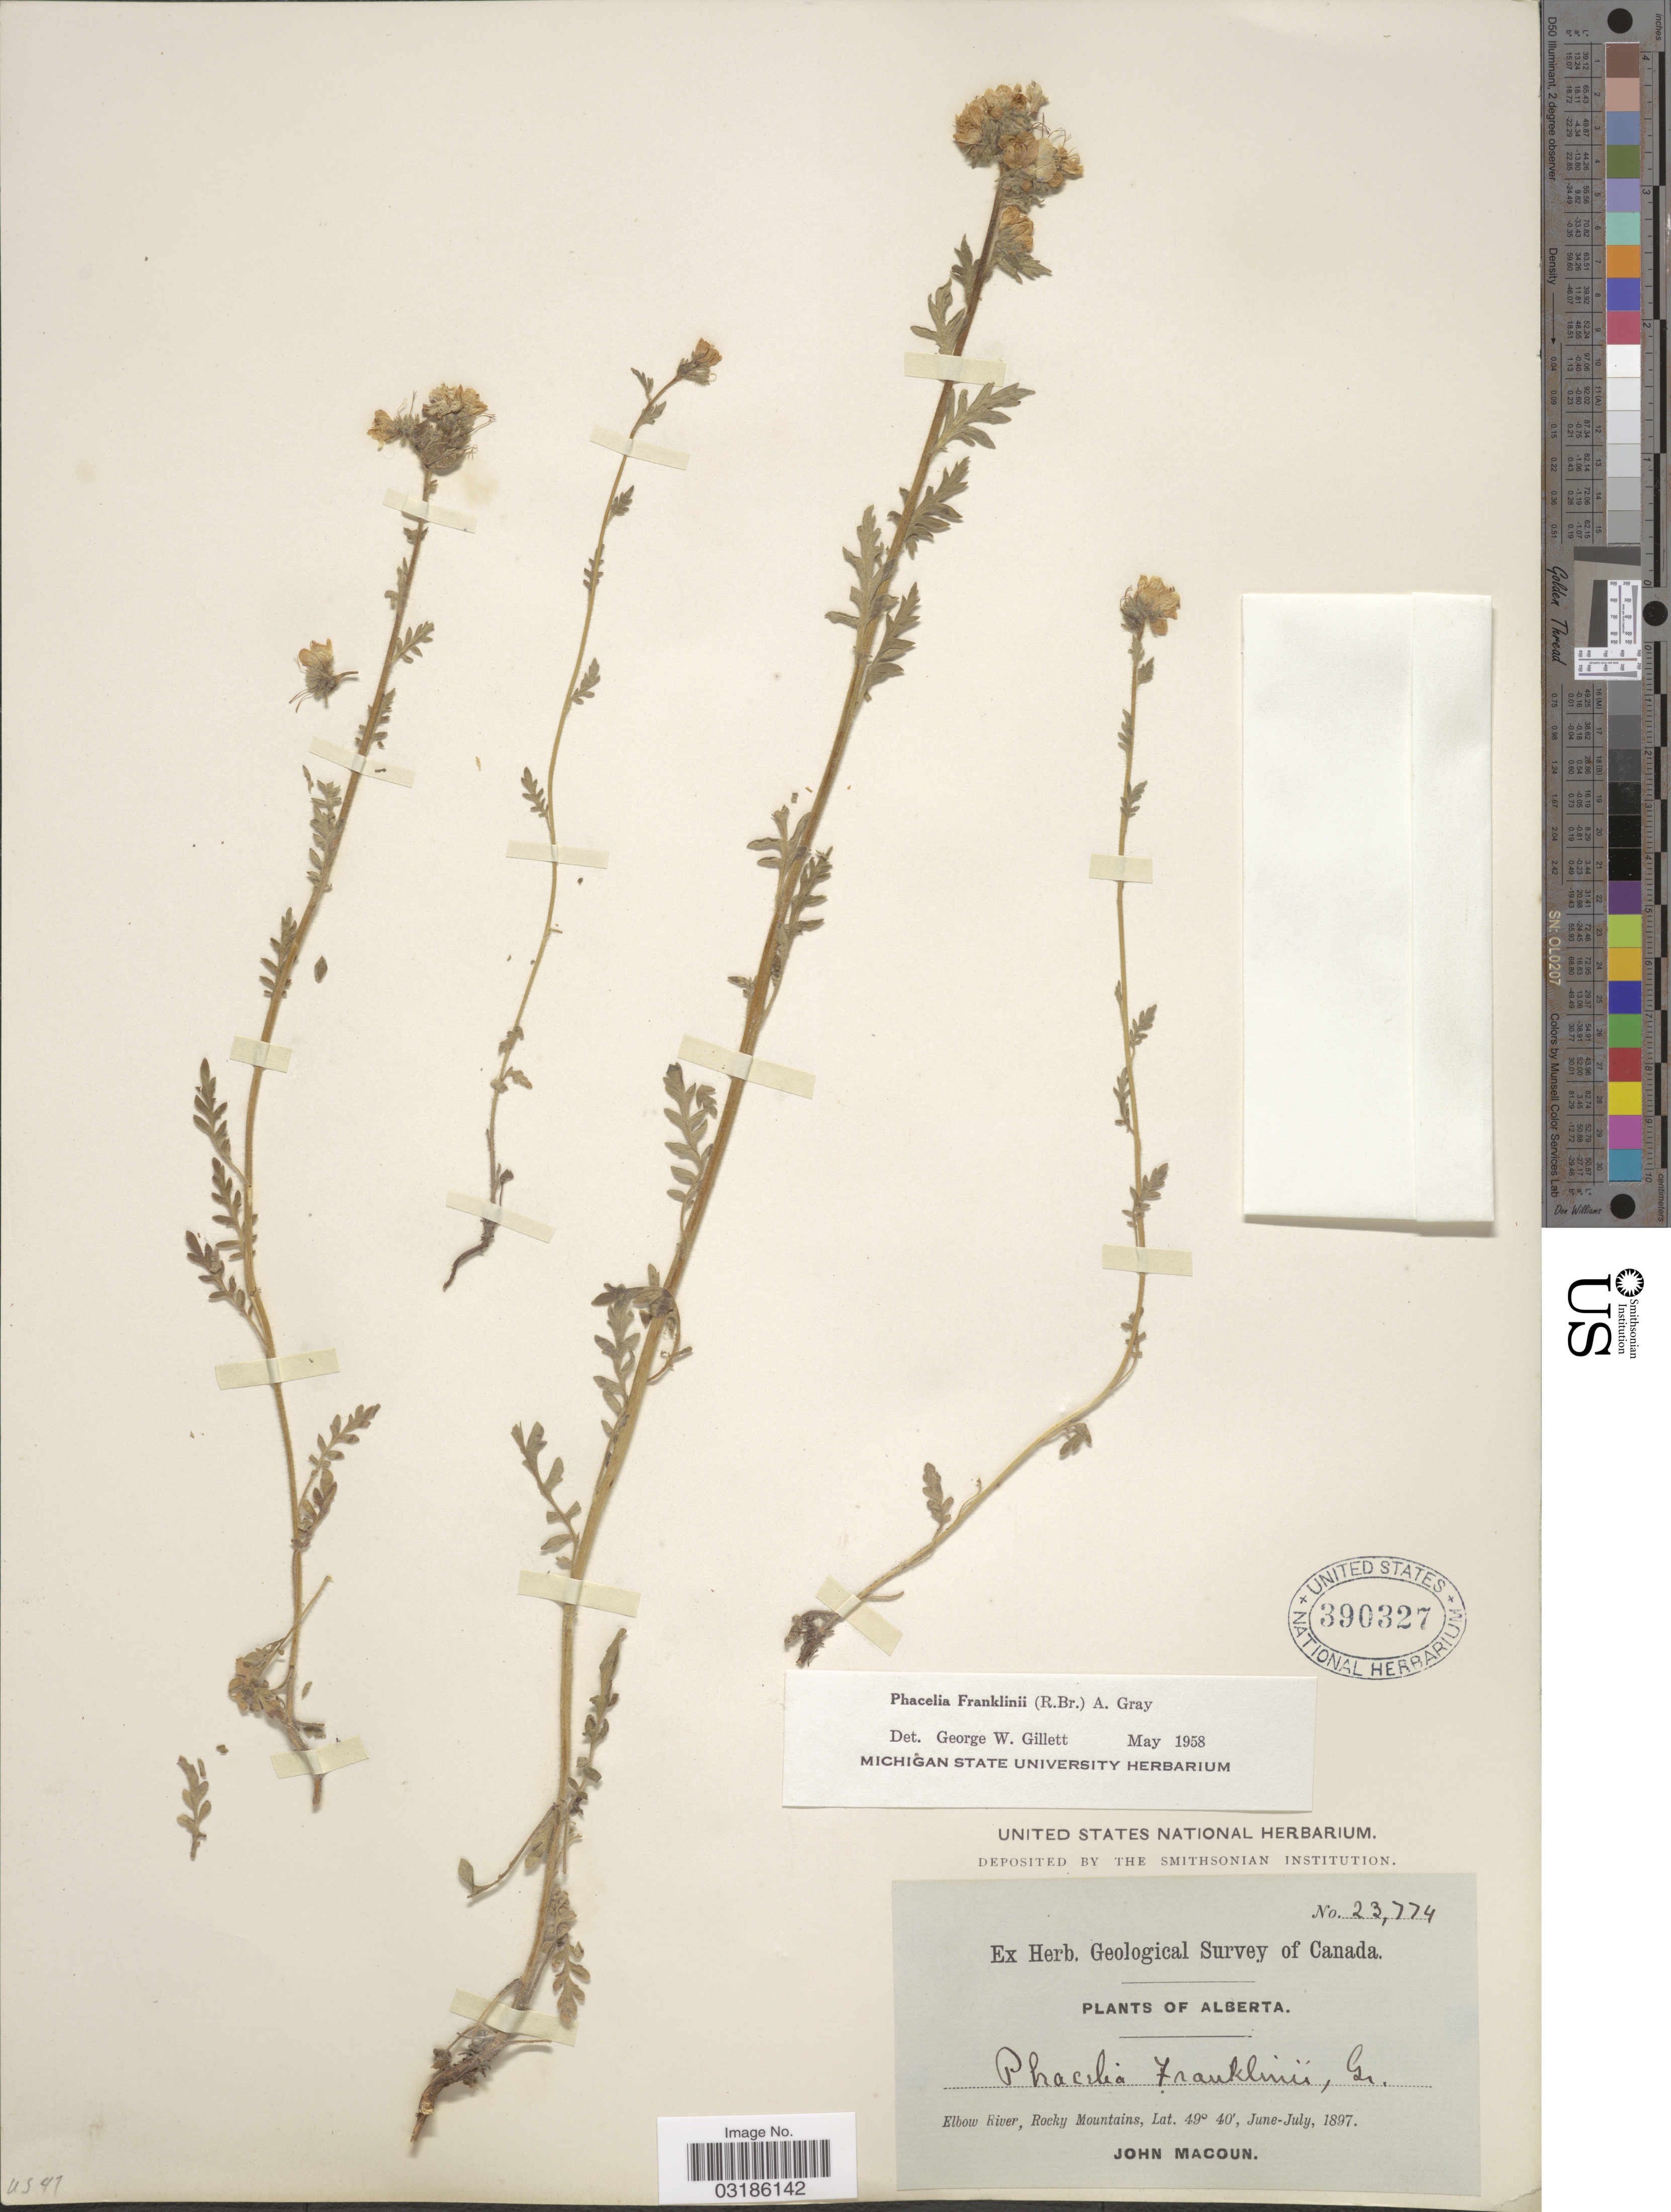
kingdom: Plantae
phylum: Tracheophyta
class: Magnoliopsida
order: Boraginales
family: Hydrophyllaceae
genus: Phacelia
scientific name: Phacelia franklinii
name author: Nutt.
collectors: J. Macoun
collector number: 23,774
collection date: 1897-06/1897-07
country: Canada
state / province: Alberta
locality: Elbow River, Rocky Mountains.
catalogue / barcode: US 390327